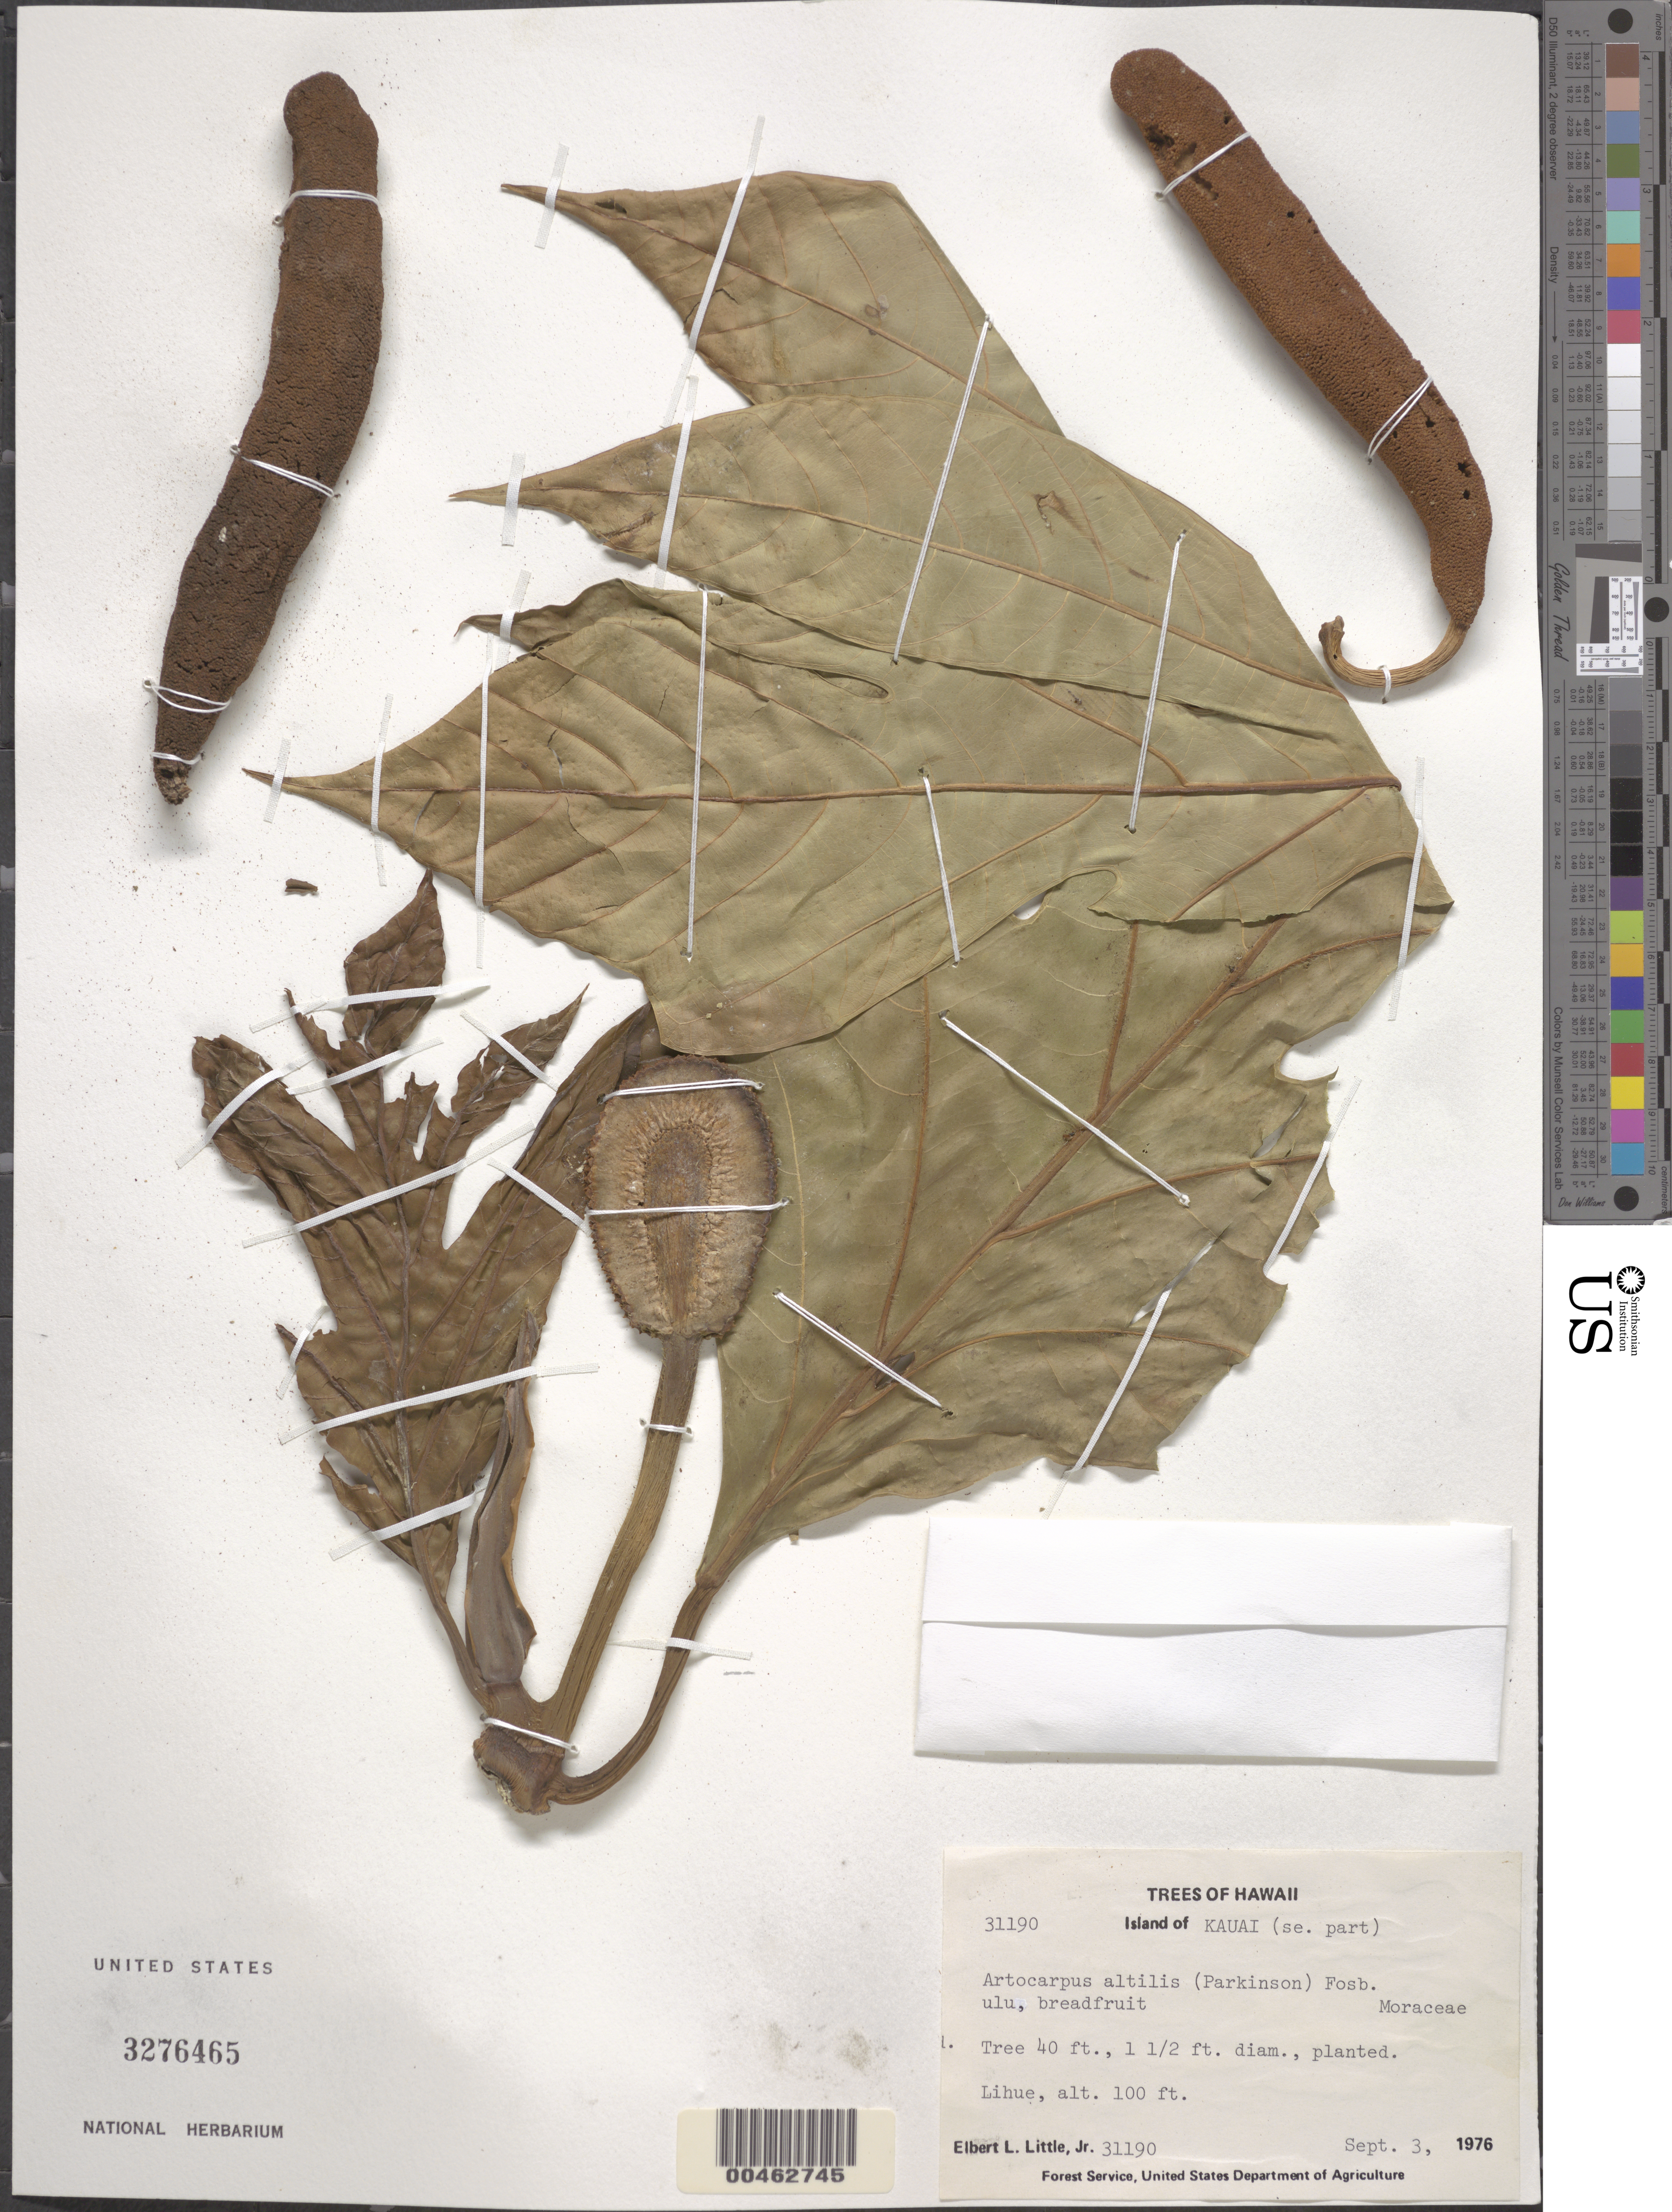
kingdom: Plantae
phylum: Tracheophyta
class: Magnoliopsida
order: Rosales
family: Moraceae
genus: Artocarpus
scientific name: Artocarpus altilis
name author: (Parkinson) Fosberg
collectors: E. L. Little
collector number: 31190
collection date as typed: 3 Sep 1976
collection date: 1976-09-03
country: United States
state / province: Hawaii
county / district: Kauai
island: Kaua'i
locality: SE part of Kauai, Lihue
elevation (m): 30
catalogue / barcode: US 3276465